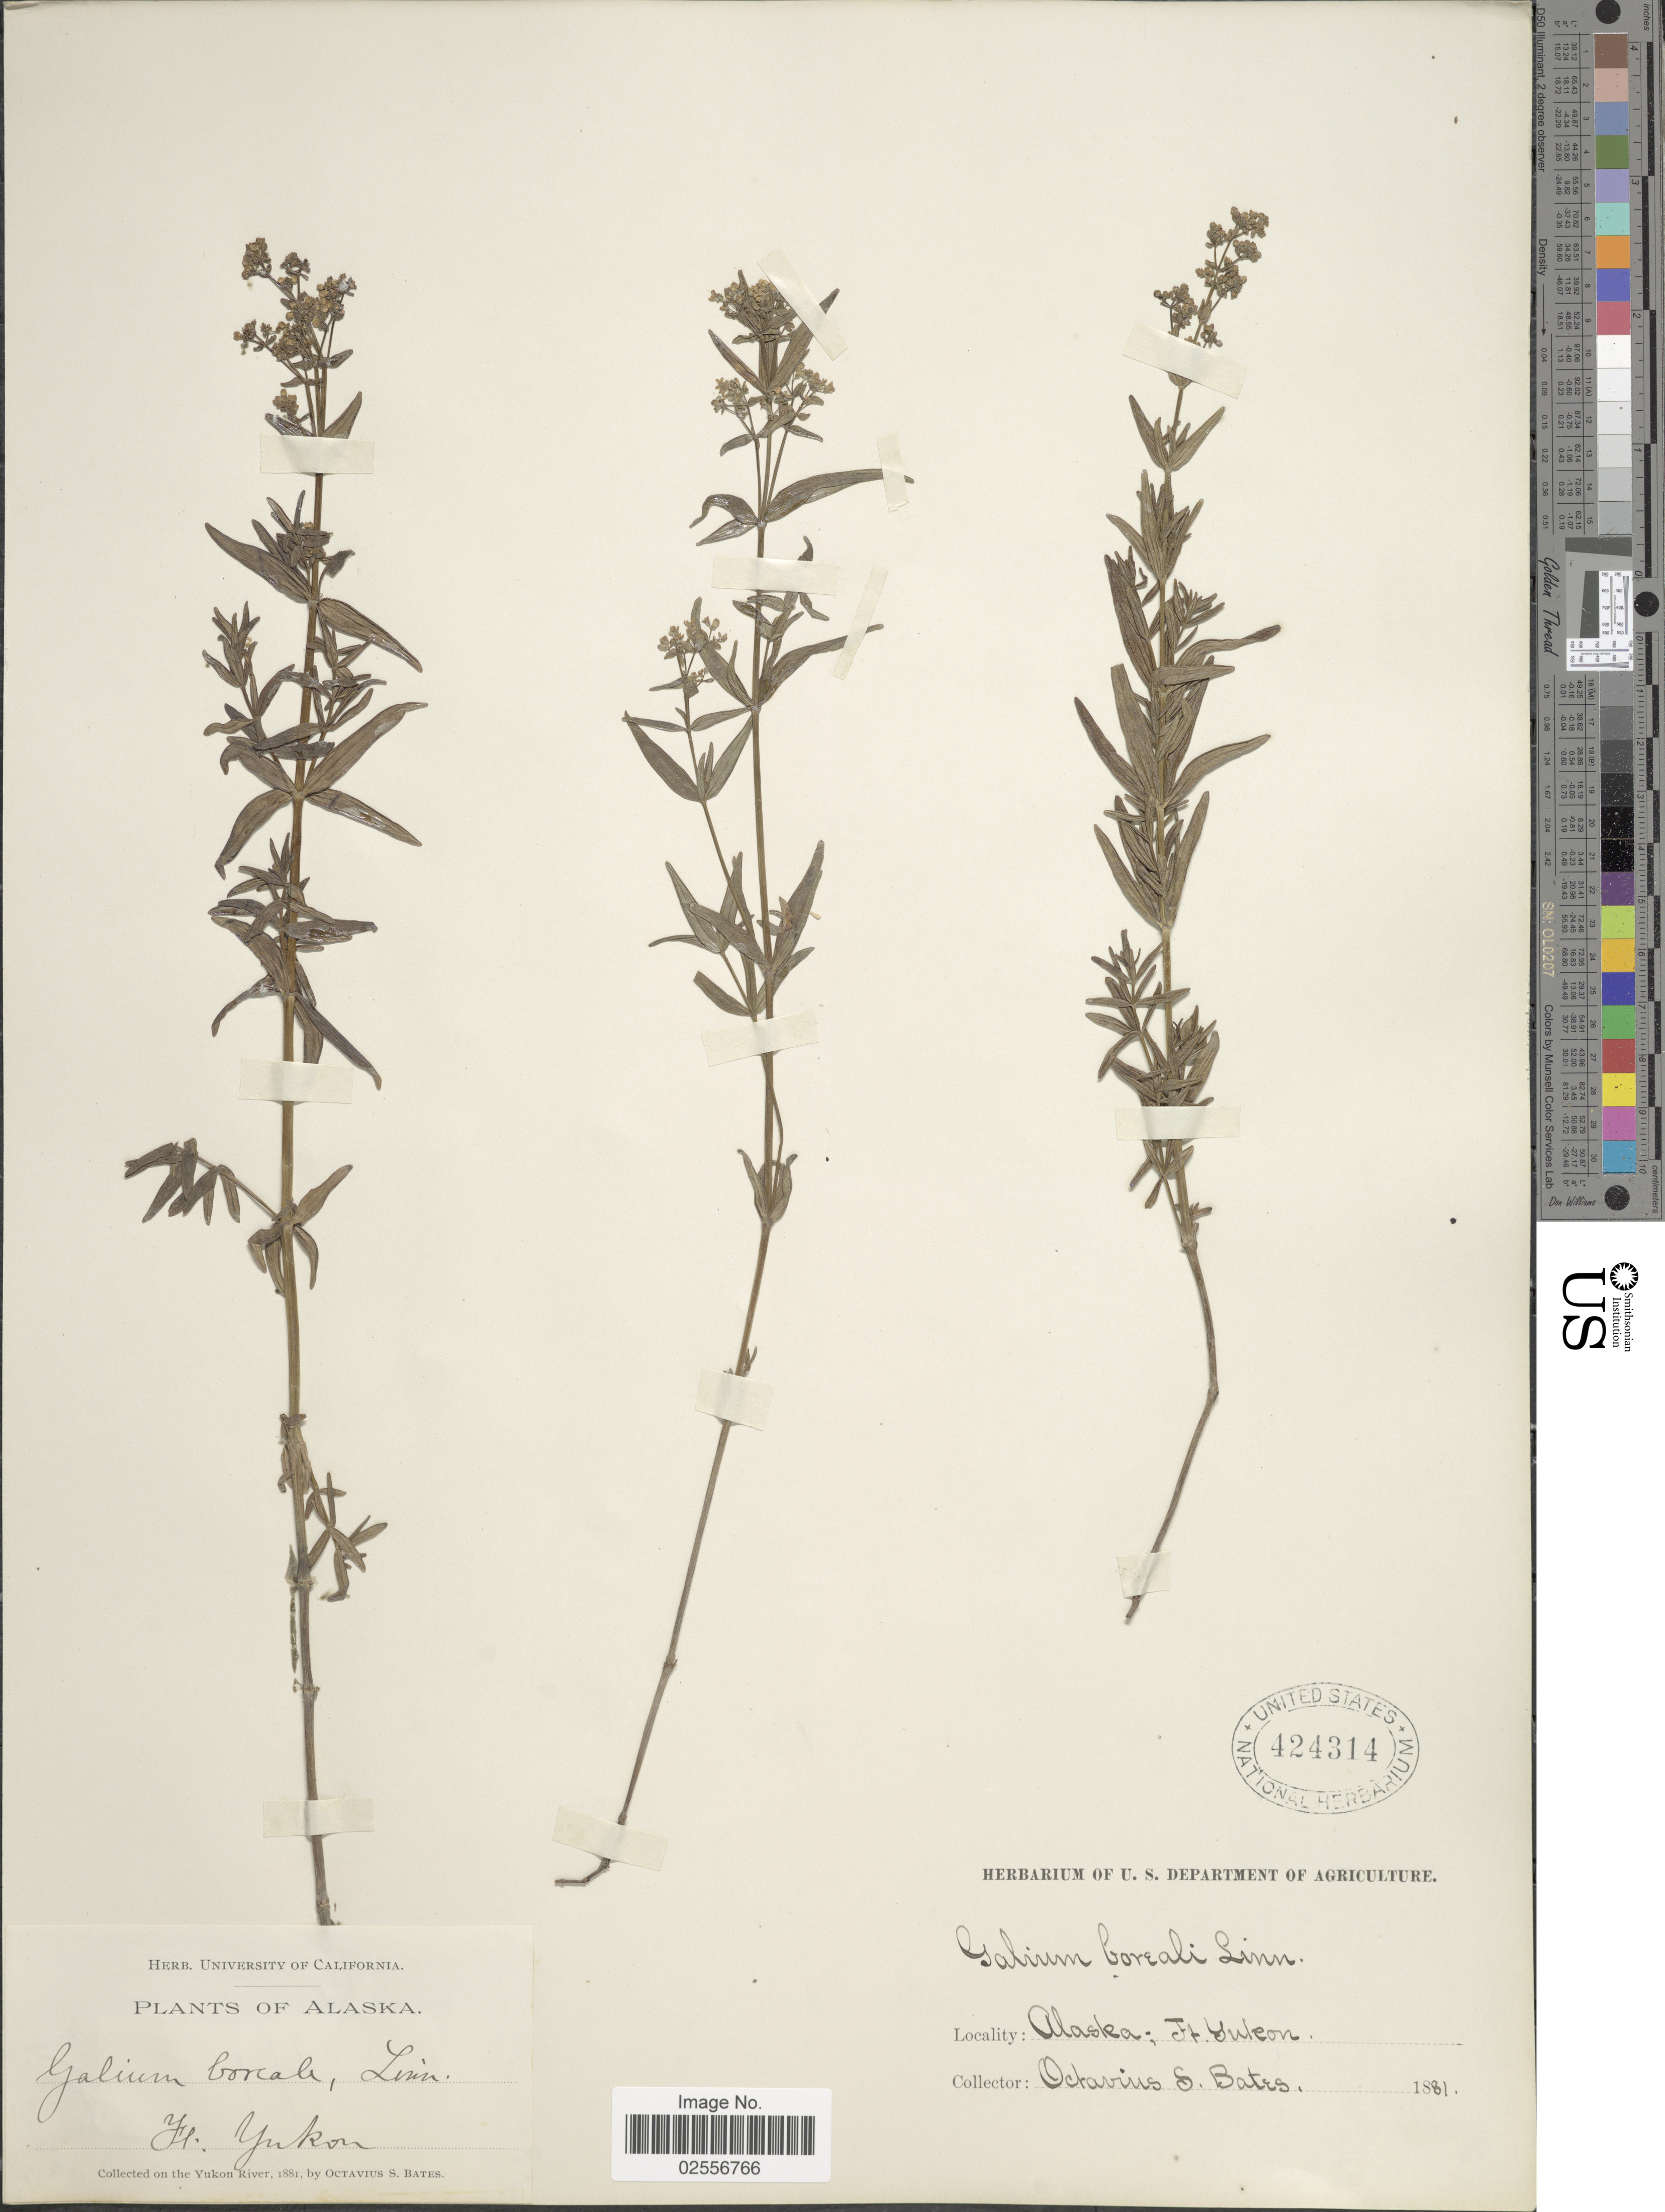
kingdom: Plantae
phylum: Tracheophyta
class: Magnoliopsida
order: Gentianales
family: Rubiaceae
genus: Galium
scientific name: Galium boreale L.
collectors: O. Bates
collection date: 1881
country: United States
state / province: Alaska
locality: Ft. Yukon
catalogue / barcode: US 424314